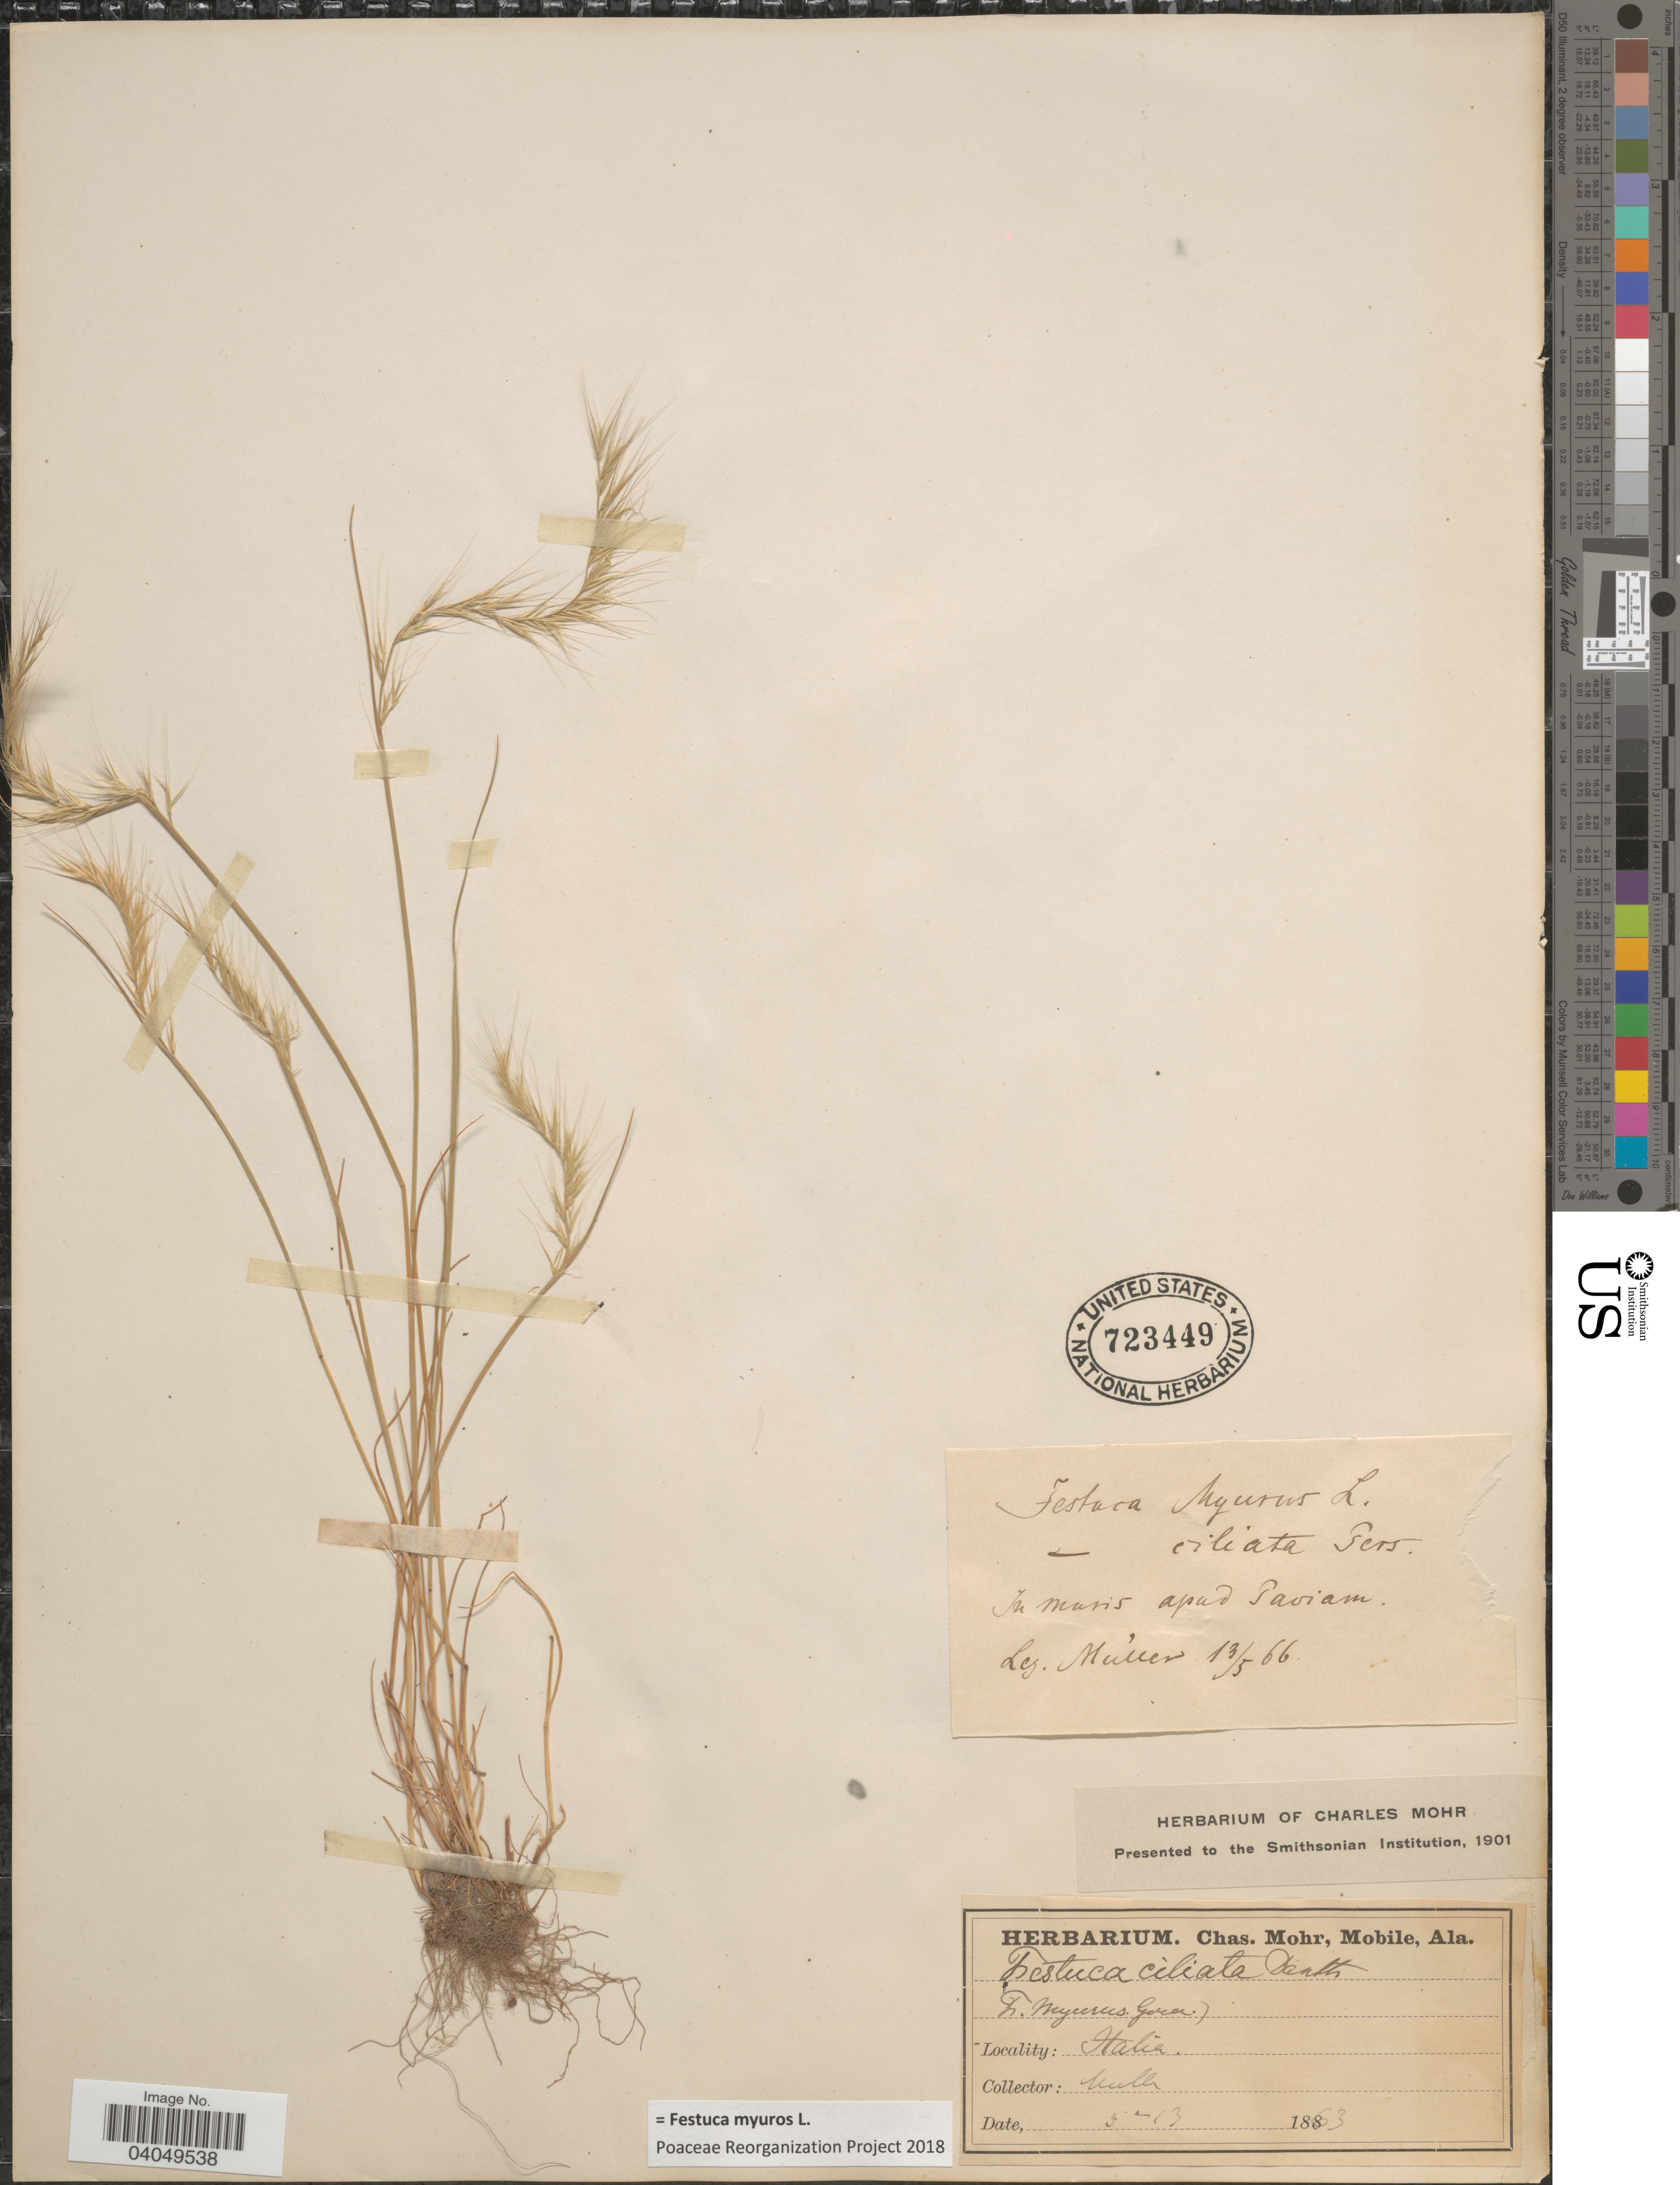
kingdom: Plantae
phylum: Tracheophyta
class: Liliopsida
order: Poales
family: Poaceae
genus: Festuca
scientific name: Festuca myuros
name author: L.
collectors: Müller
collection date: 1863-05-13/1866-05-13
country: Italy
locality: In maris apud Paviam. Italia.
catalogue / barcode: US 723449